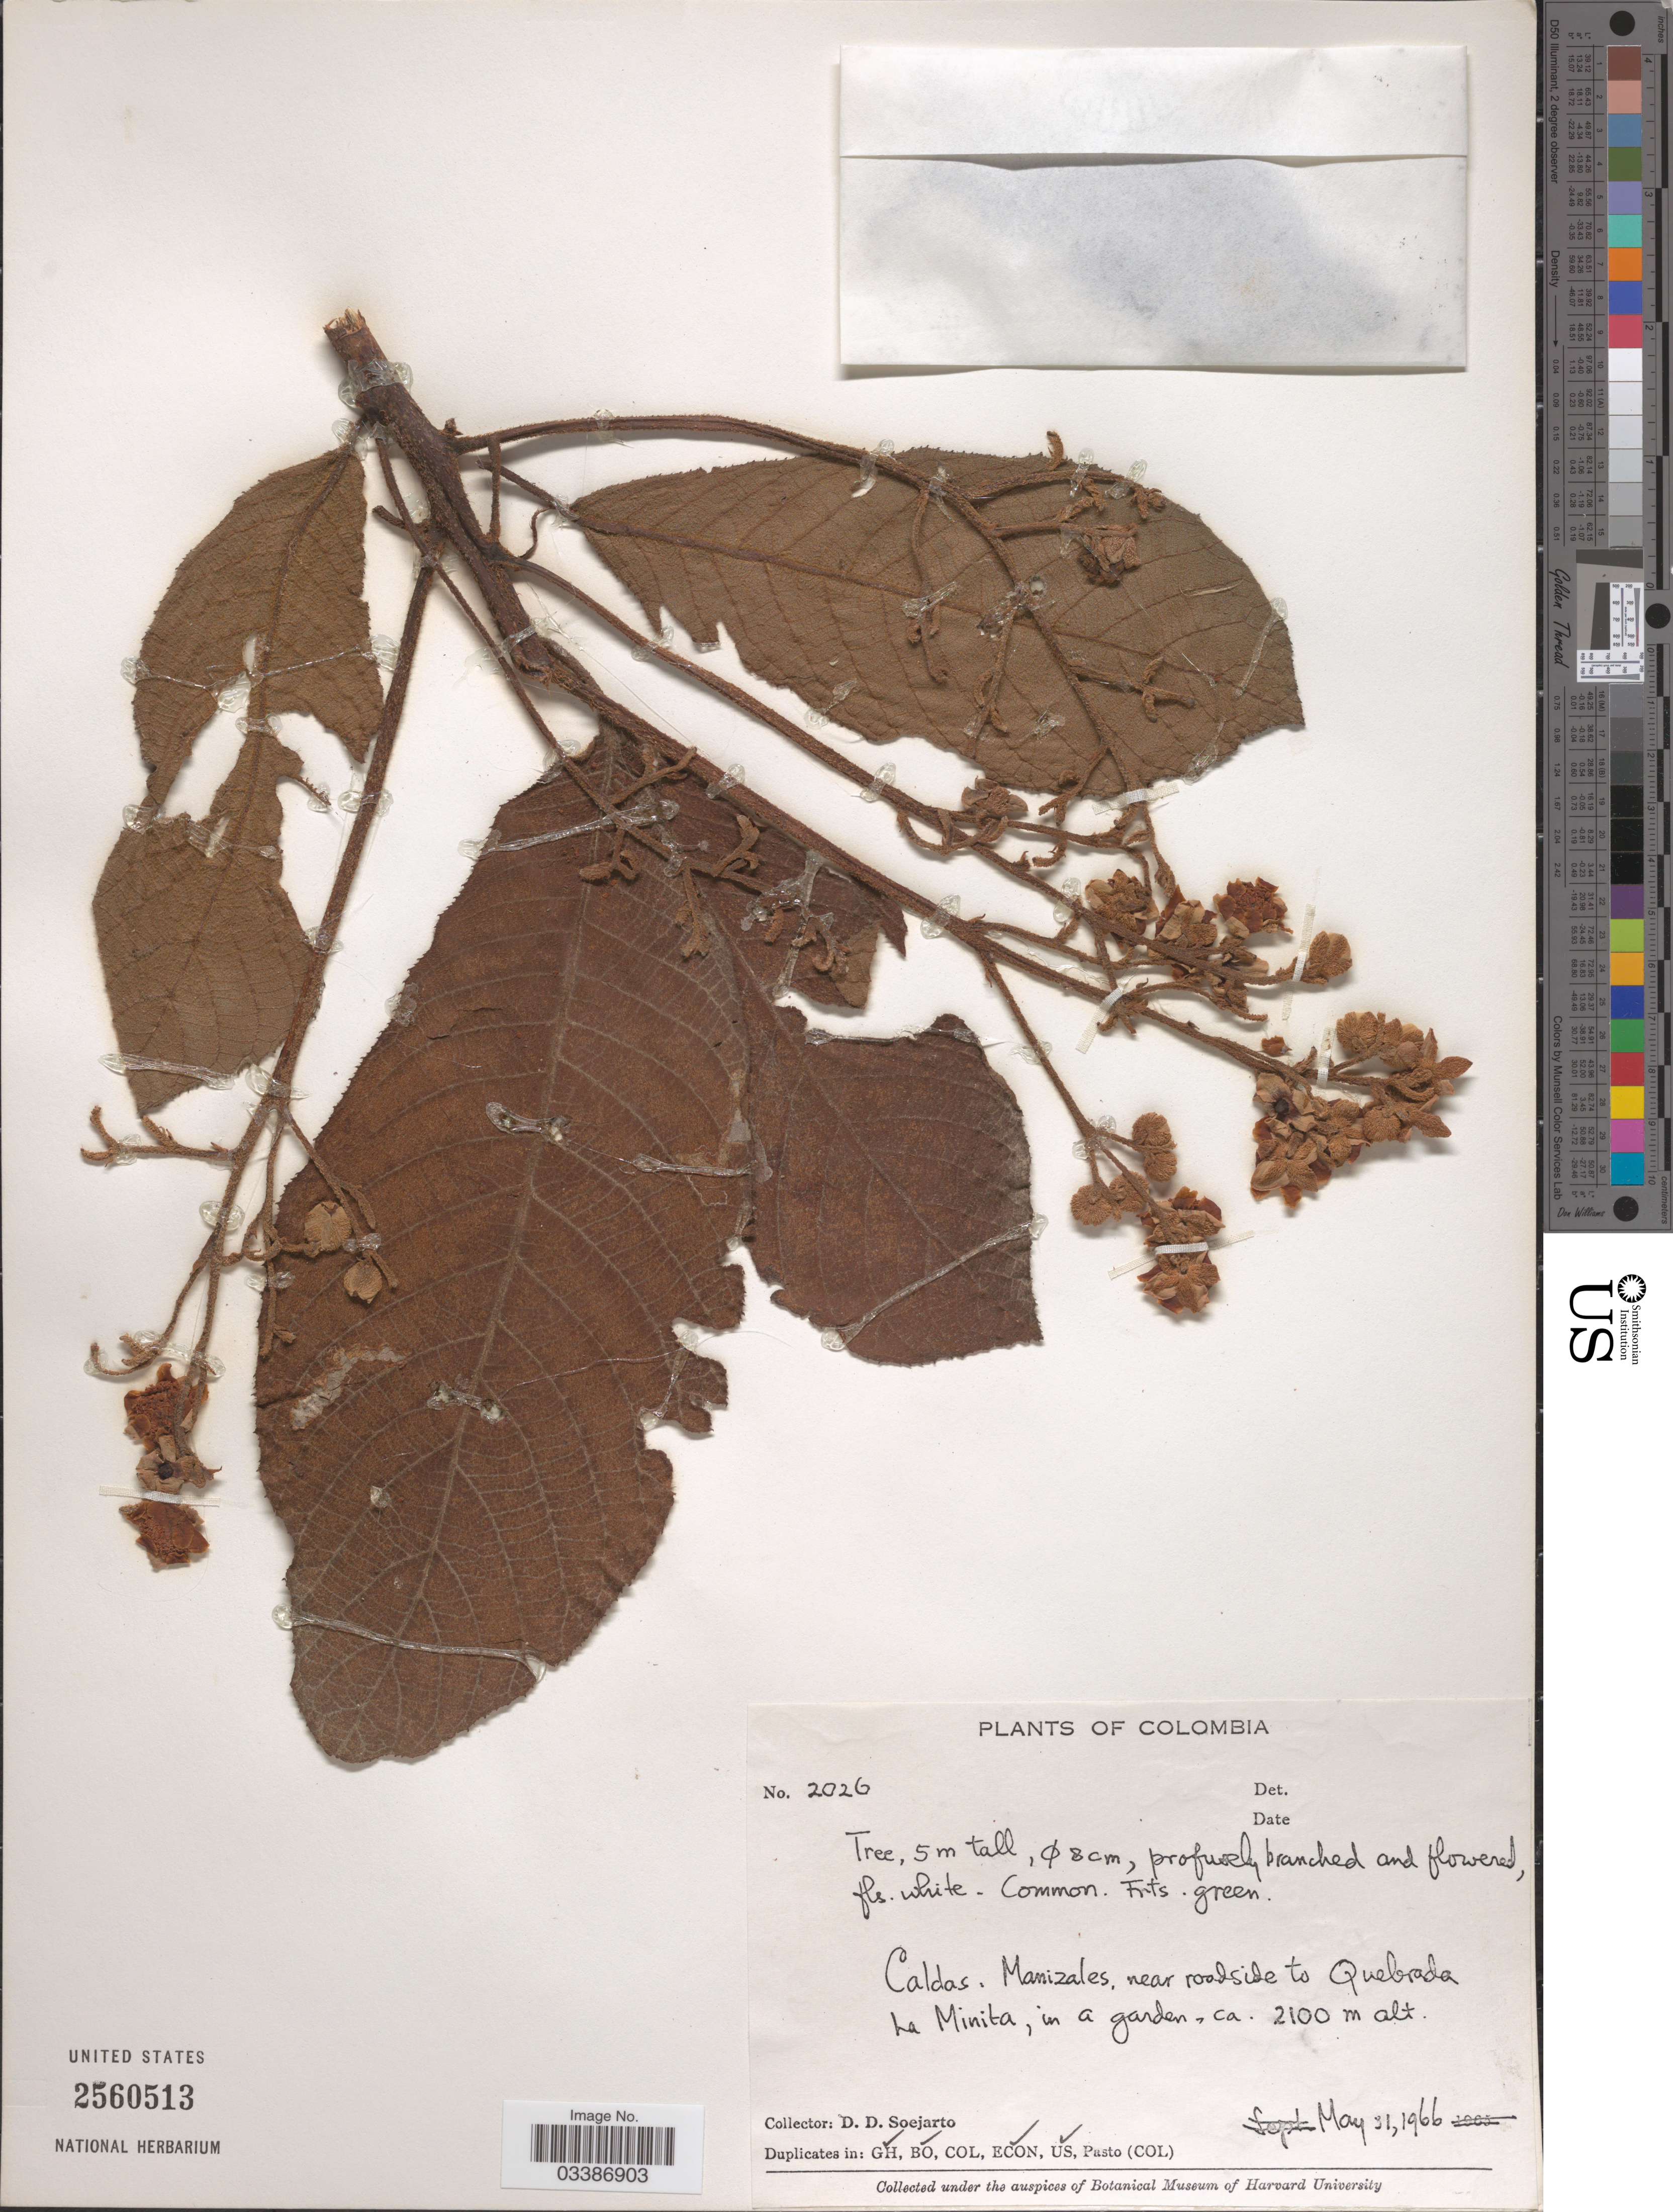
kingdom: Plantae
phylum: Tracheophyta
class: Magnoliopsida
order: Ericales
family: Actinidiaceae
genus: Saurauia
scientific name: Saurauia sp.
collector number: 2026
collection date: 1966-05-31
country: Colombia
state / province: Caldas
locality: Manizales, near roadside to Quebrada La Minita, in a garden.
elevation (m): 2100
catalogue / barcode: US 2560513